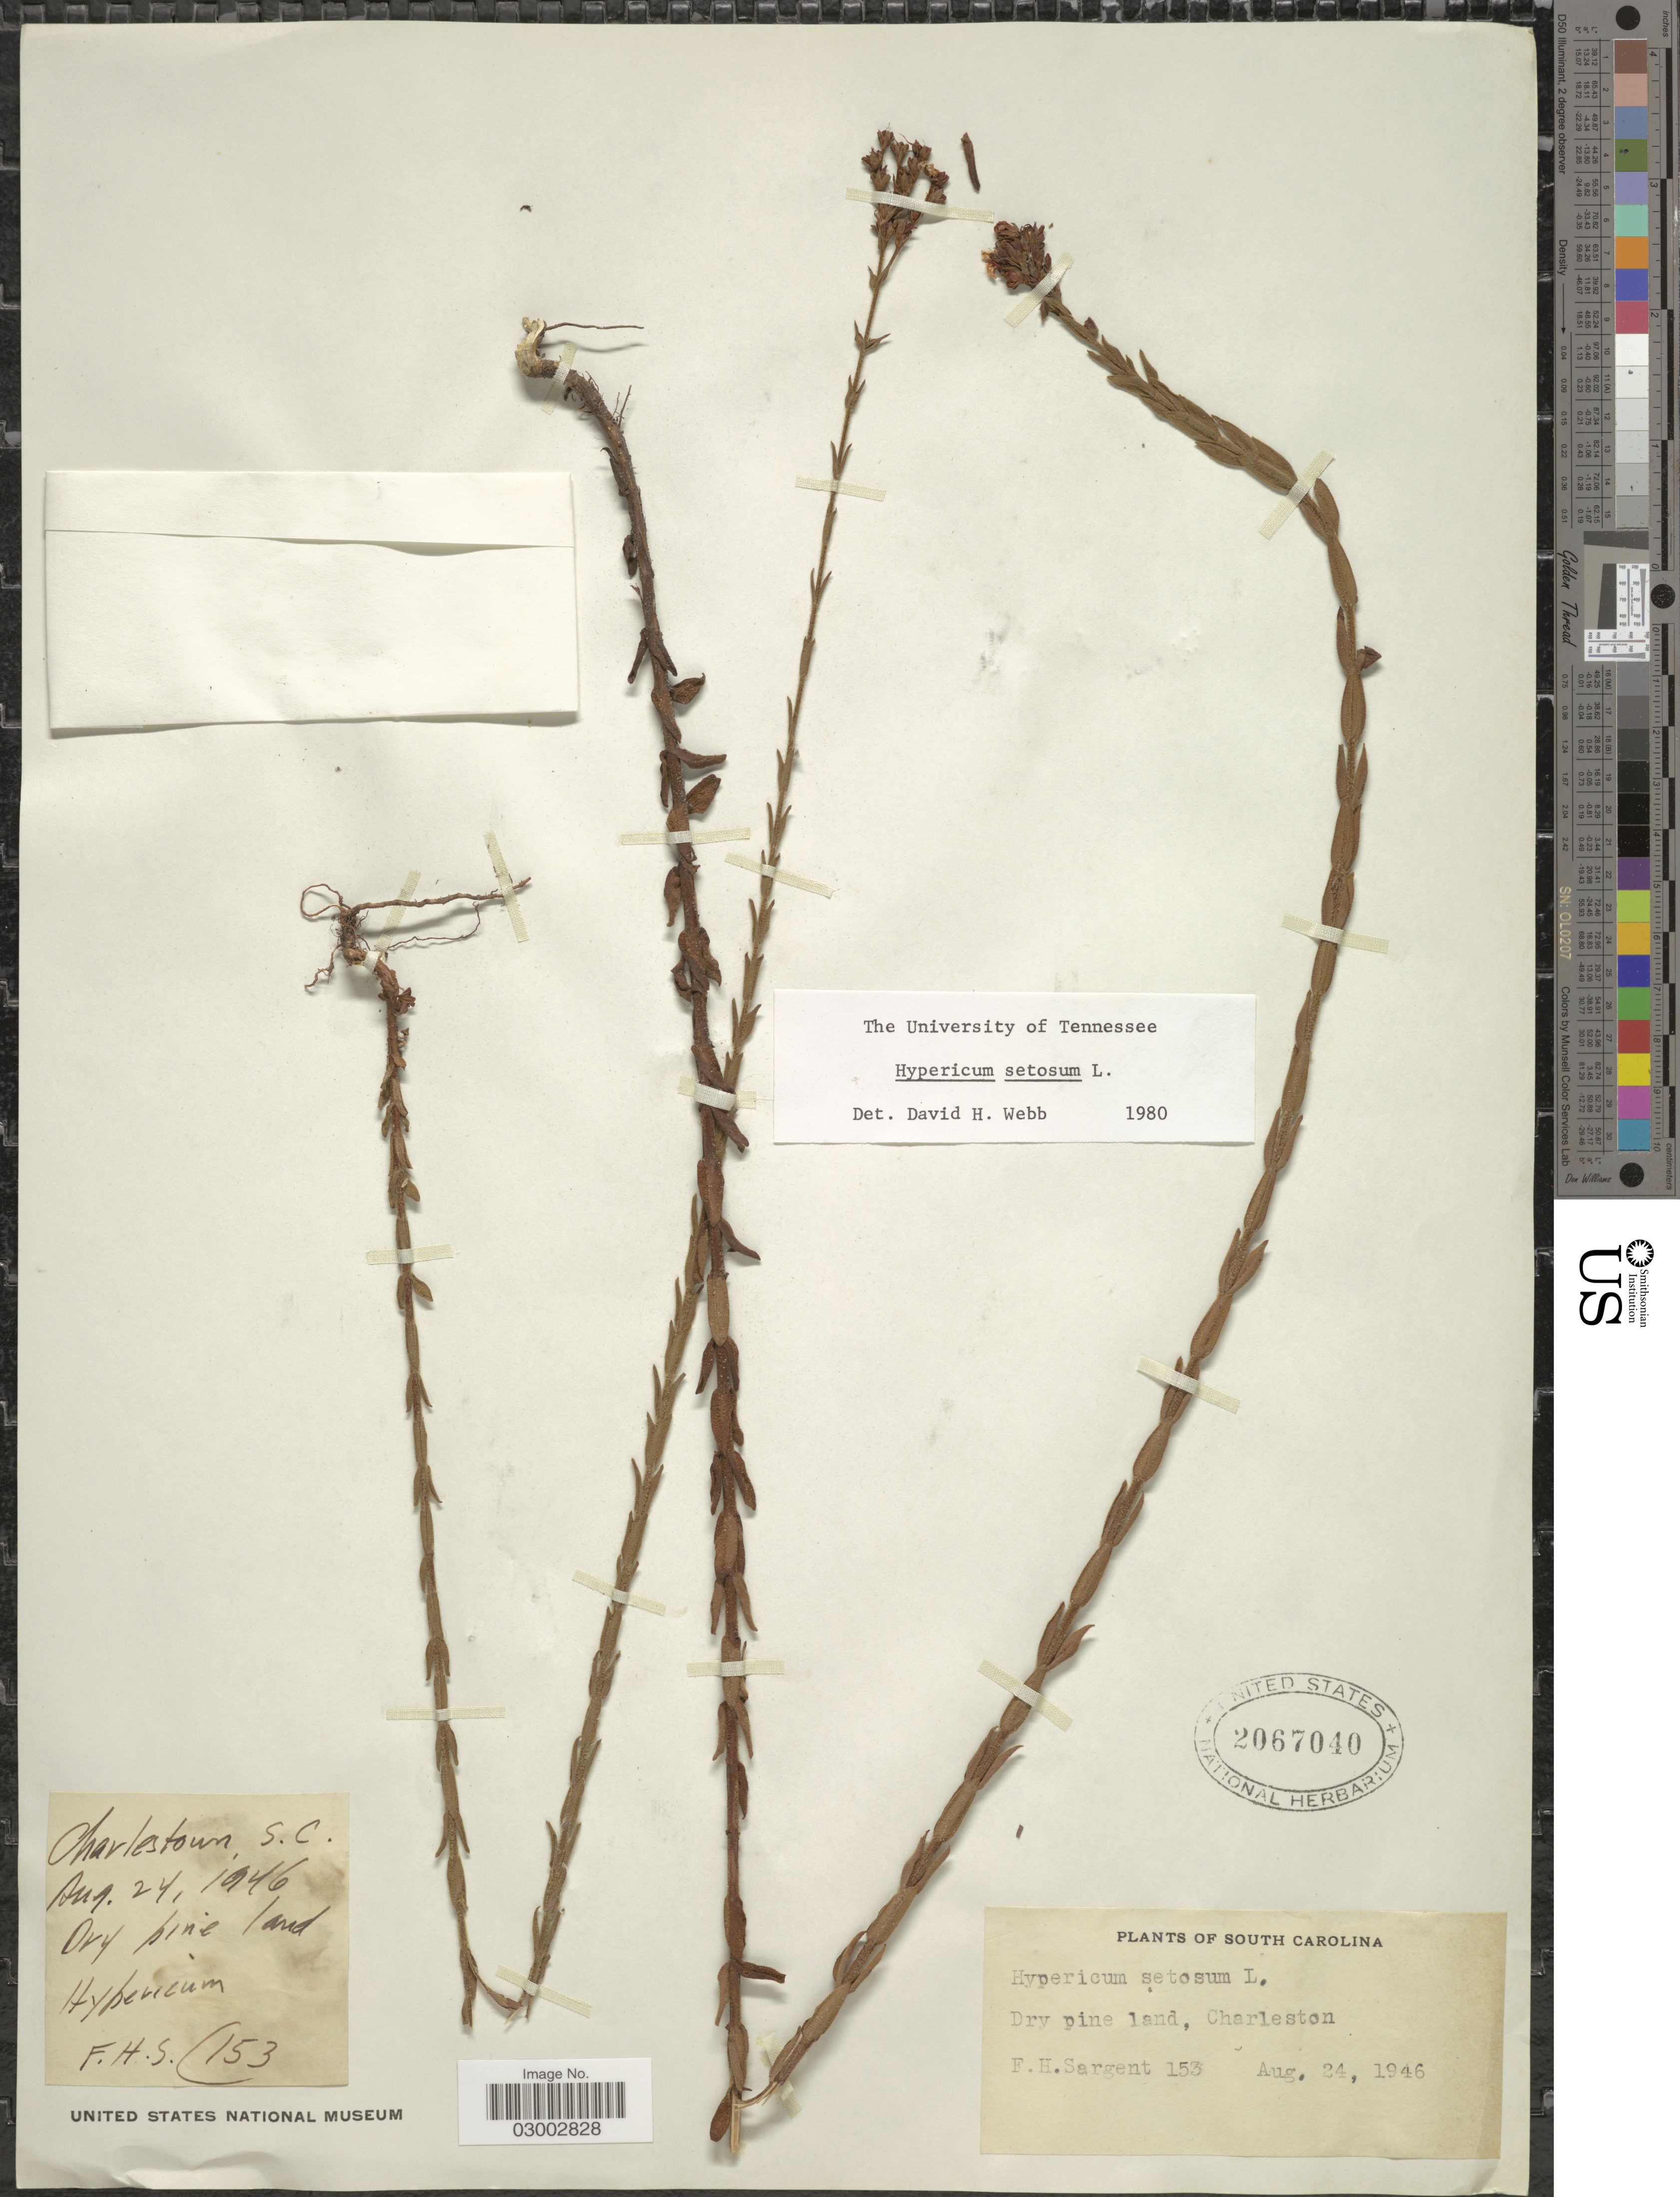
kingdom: Plantae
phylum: Tracheophyta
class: Magnoliopsida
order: Malpighiales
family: Hypericaceae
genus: Hypericum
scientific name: Hypericum setosum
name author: L.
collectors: S. Sargent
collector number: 153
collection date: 1946-08-24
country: United States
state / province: South Carolina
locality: Dry pine land, Charleston.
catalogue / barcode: US 2067040